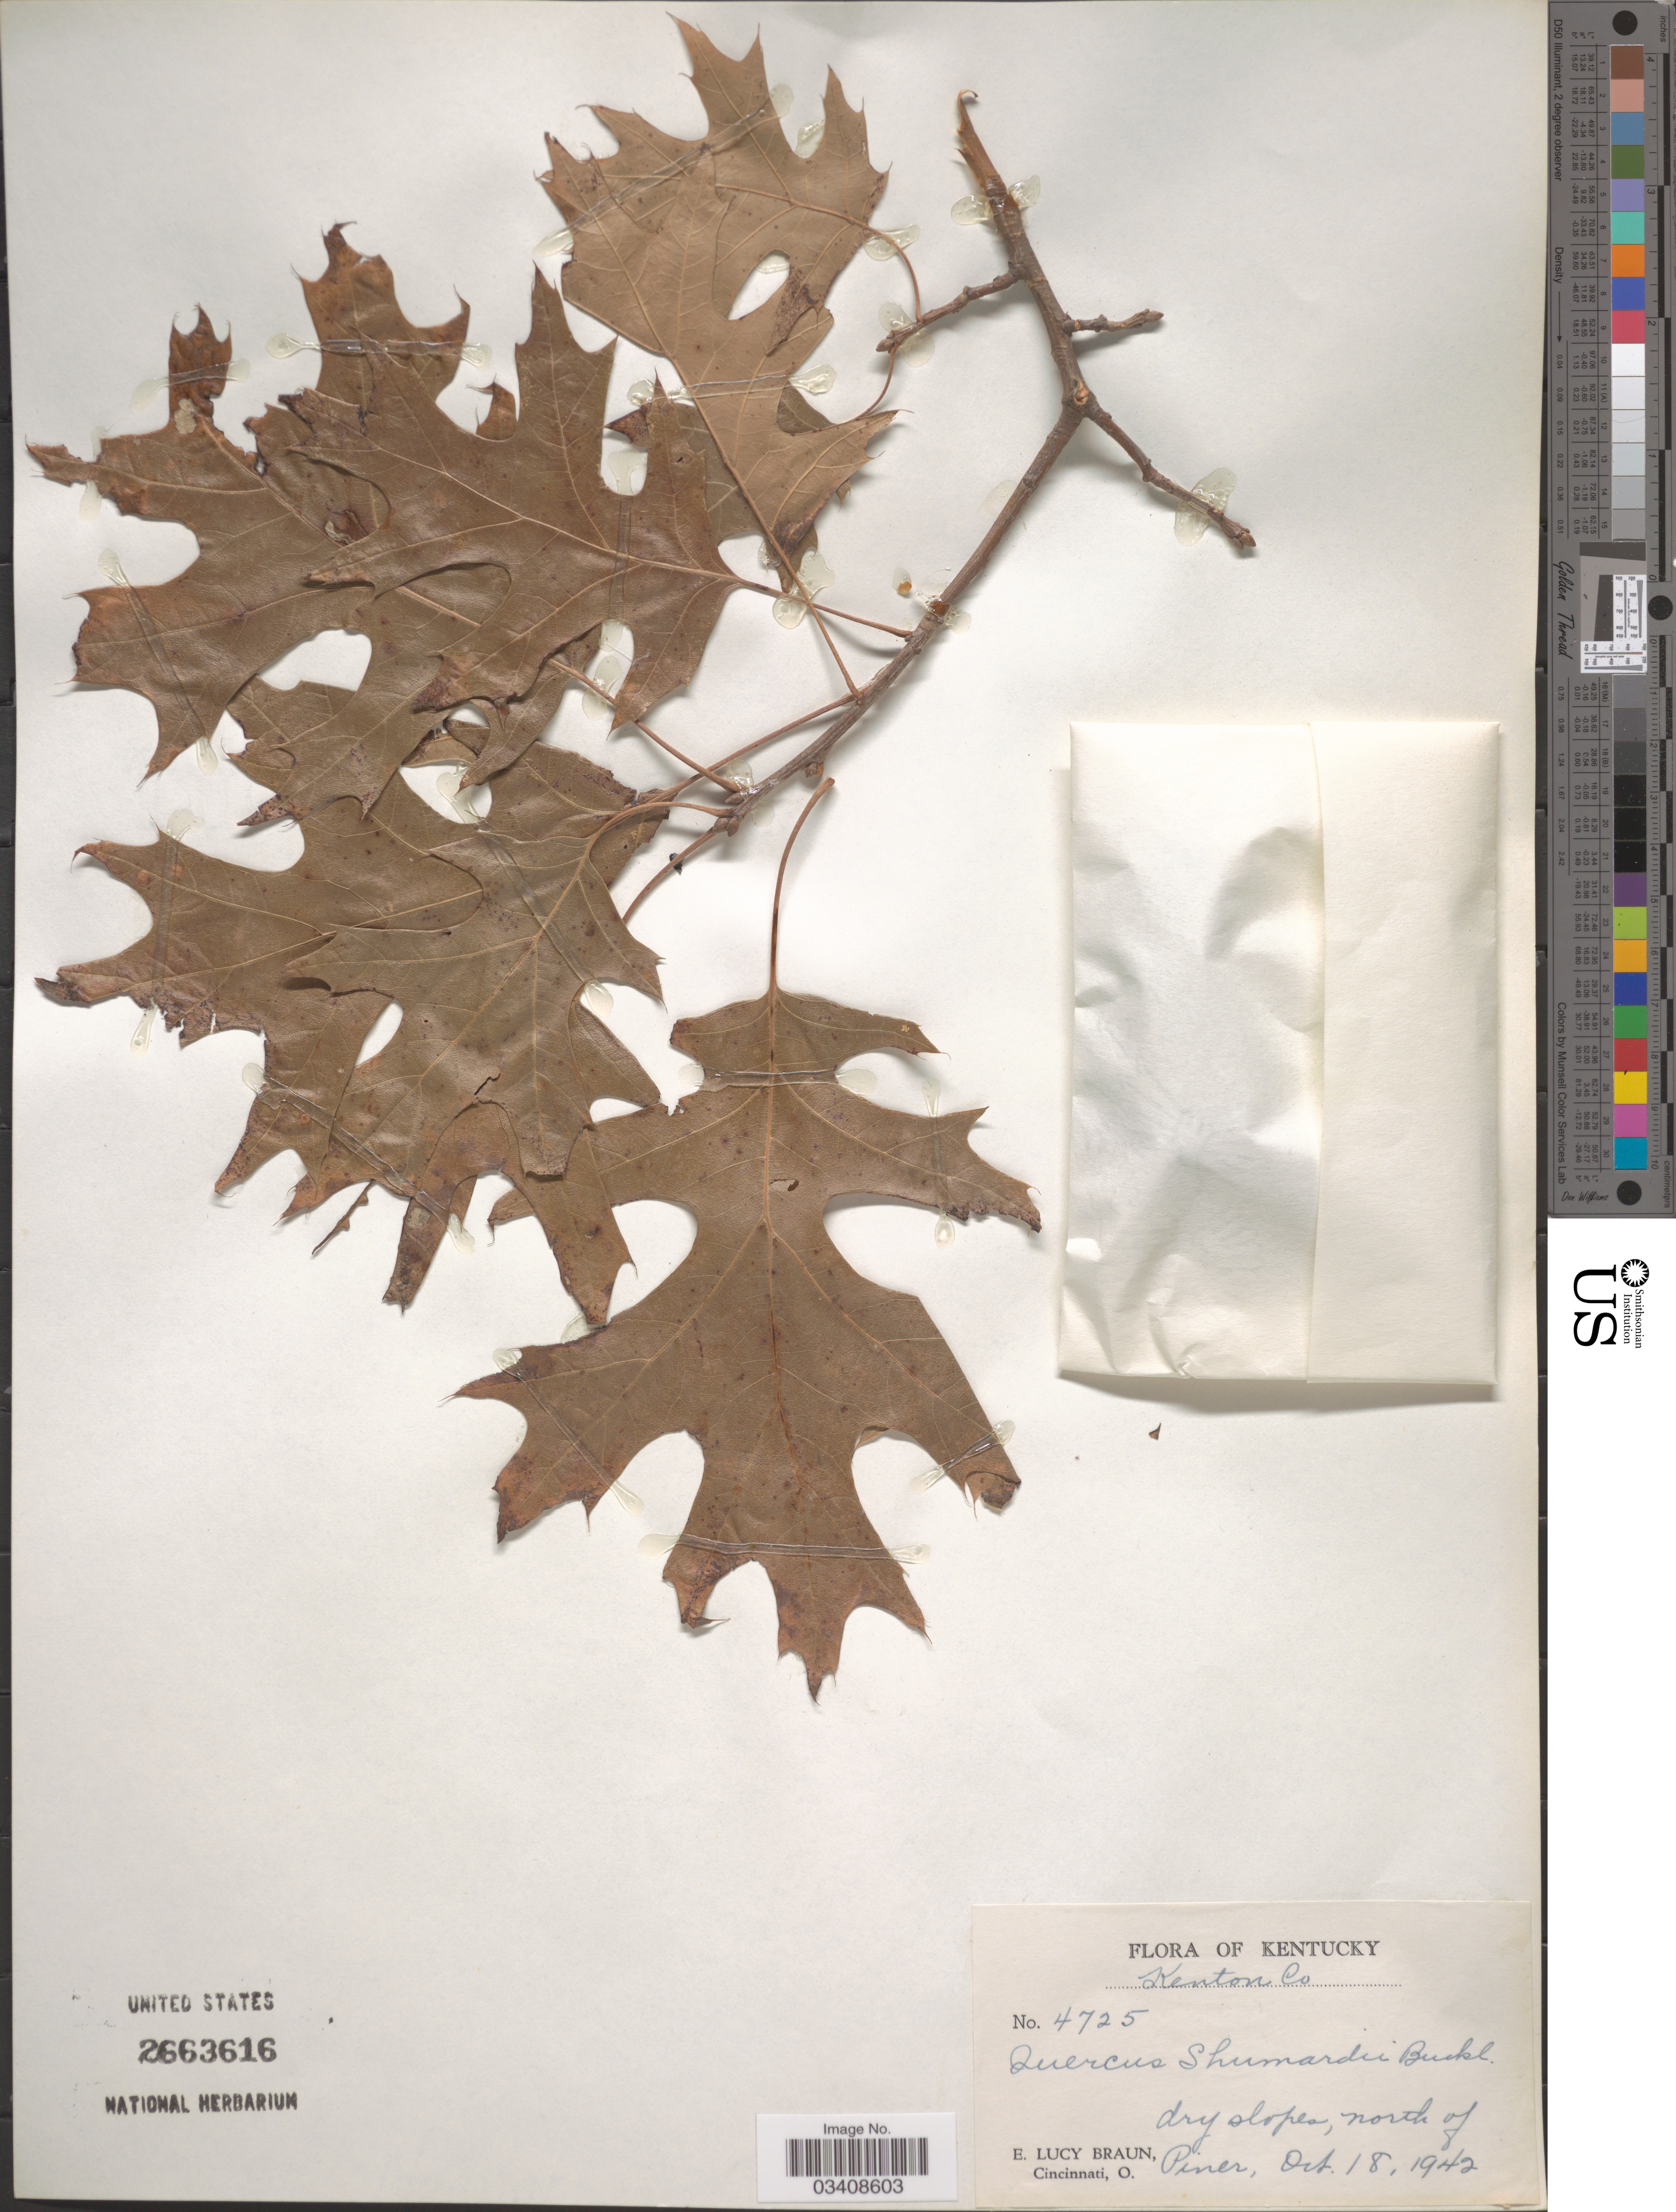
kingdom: Plantae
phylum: Tracheophyta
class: Magnoliopsida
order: Fagales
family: Fagaceae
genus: Quercus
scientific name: Quercus shumardii var. schneckii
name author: (Britton) Sarg.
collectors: E. L. Braun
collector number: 4725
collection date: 1942-10-18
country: United States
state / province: Kentucky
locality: Kenton Co. North of Piner.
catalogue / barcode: US 2663616